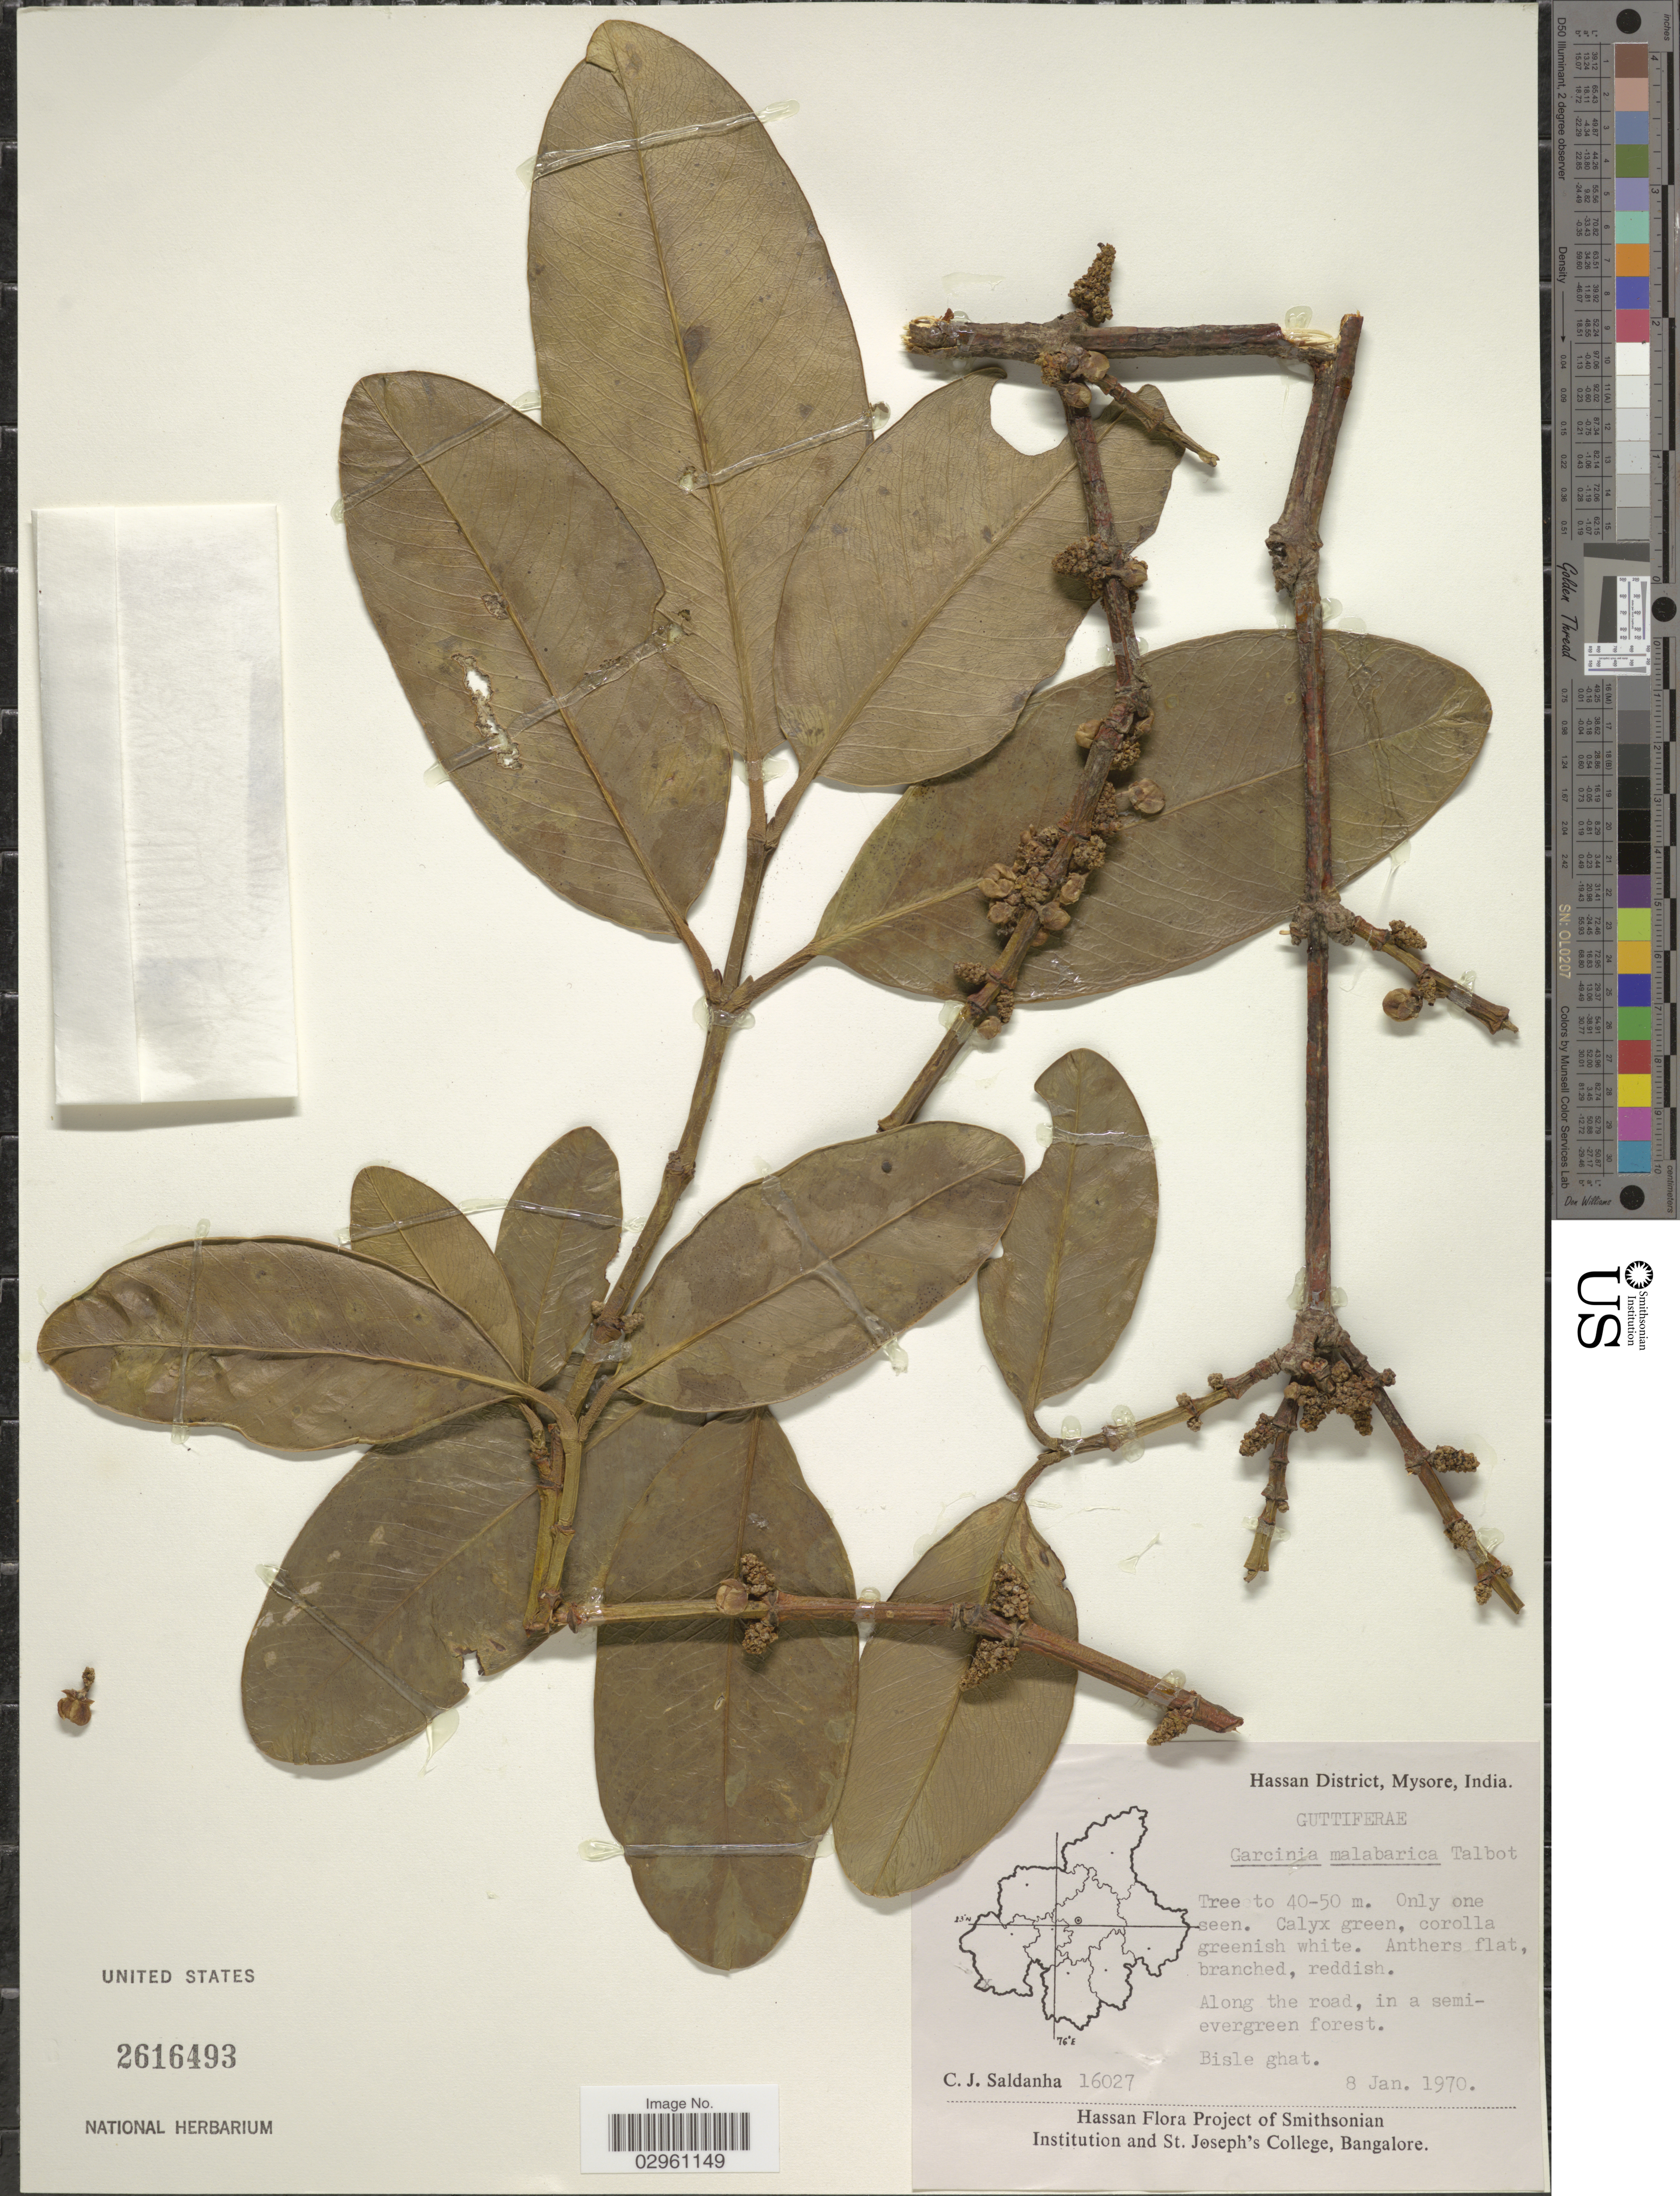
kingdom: Plantae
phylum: Tracheophyta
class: Magnoliopsida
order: Malpighiales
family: Clusiaceae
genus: Garcinia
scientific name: Garcinia malabarica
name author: Desr.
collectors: C. J. Saldanha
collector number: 16027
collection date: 1970-01-08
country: India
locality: Hassan District, Mysore. Along road, in a semi-evergreen forest. Bisle ghat.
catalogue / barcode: US 2616493